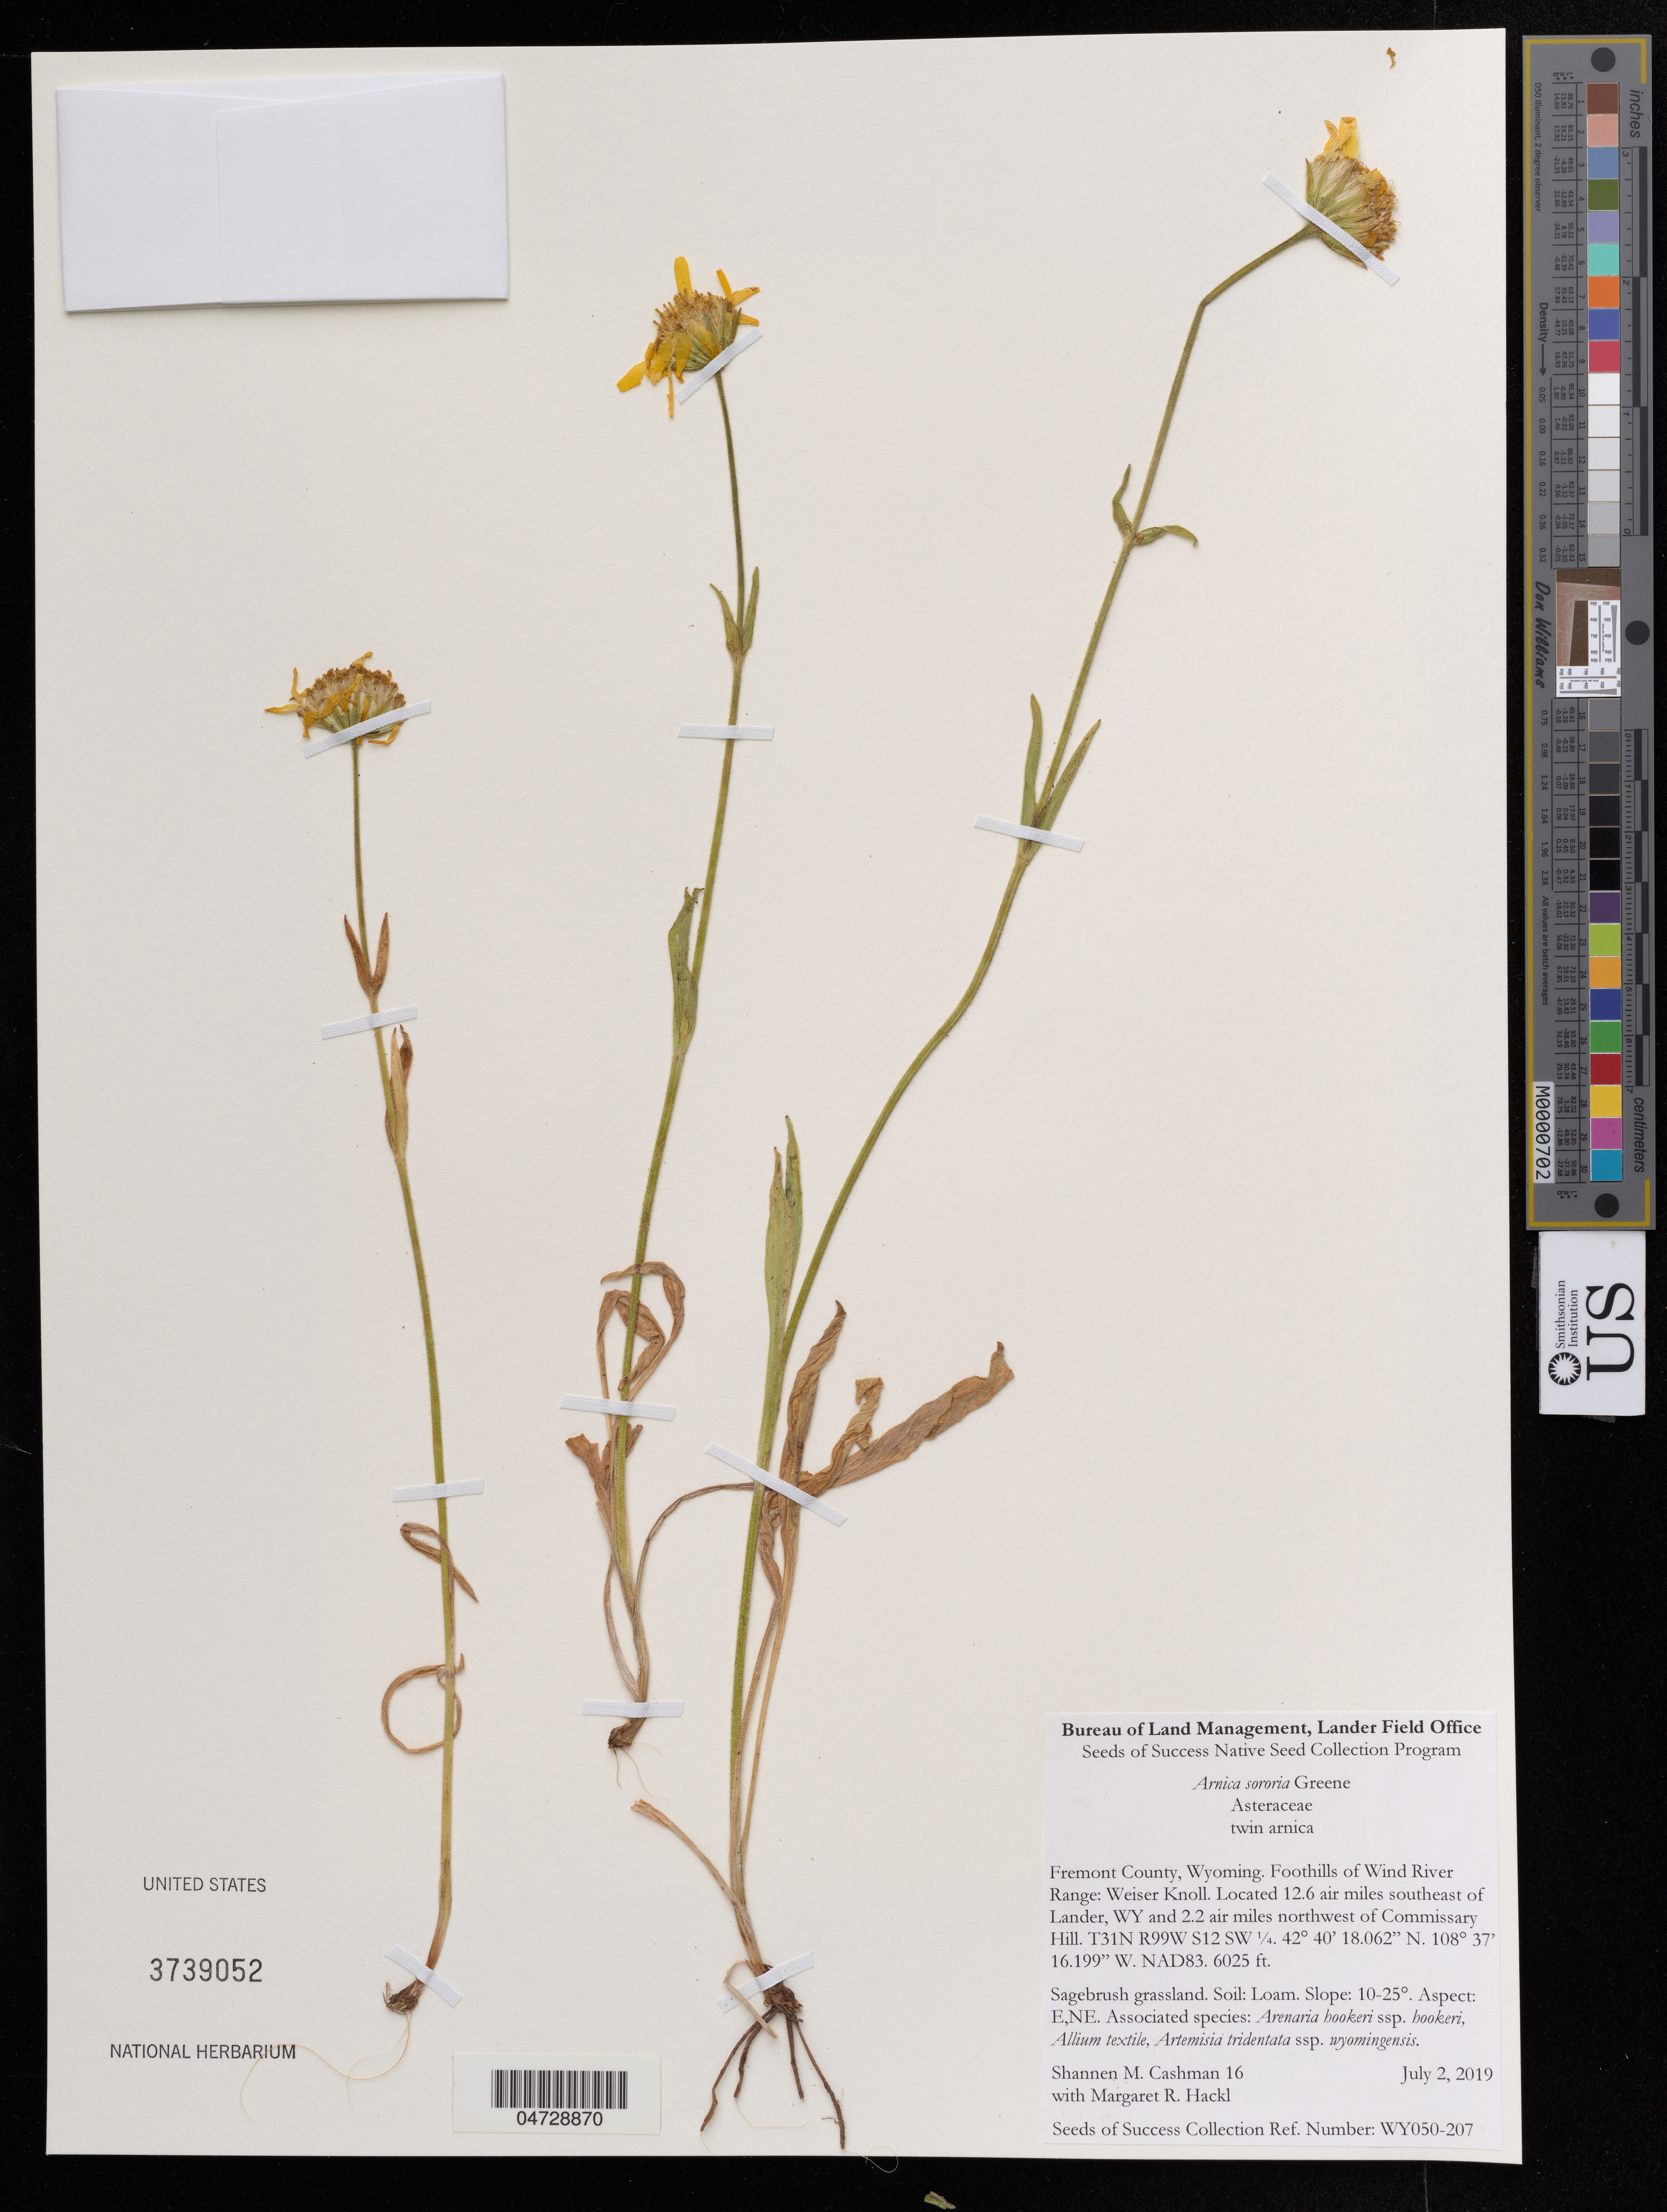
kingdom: Plantae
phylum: Tracheophyta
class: Magnoliopsida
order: Asterales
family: Asteraceae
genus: Arnica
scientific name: Arnica sororia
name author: Greene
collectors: M. Cashman & M. Hackl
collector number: WY050-207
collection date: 2019-07-02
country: United States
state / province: Wyoming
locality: Fremont County, Foothills of Wind River Range: Weiser Knoll. Located 12.6 air miles southeast of Lander, WY and 2.2 air miles northwest of Commissary Hill.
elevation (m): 1836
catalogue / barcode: US 3739052